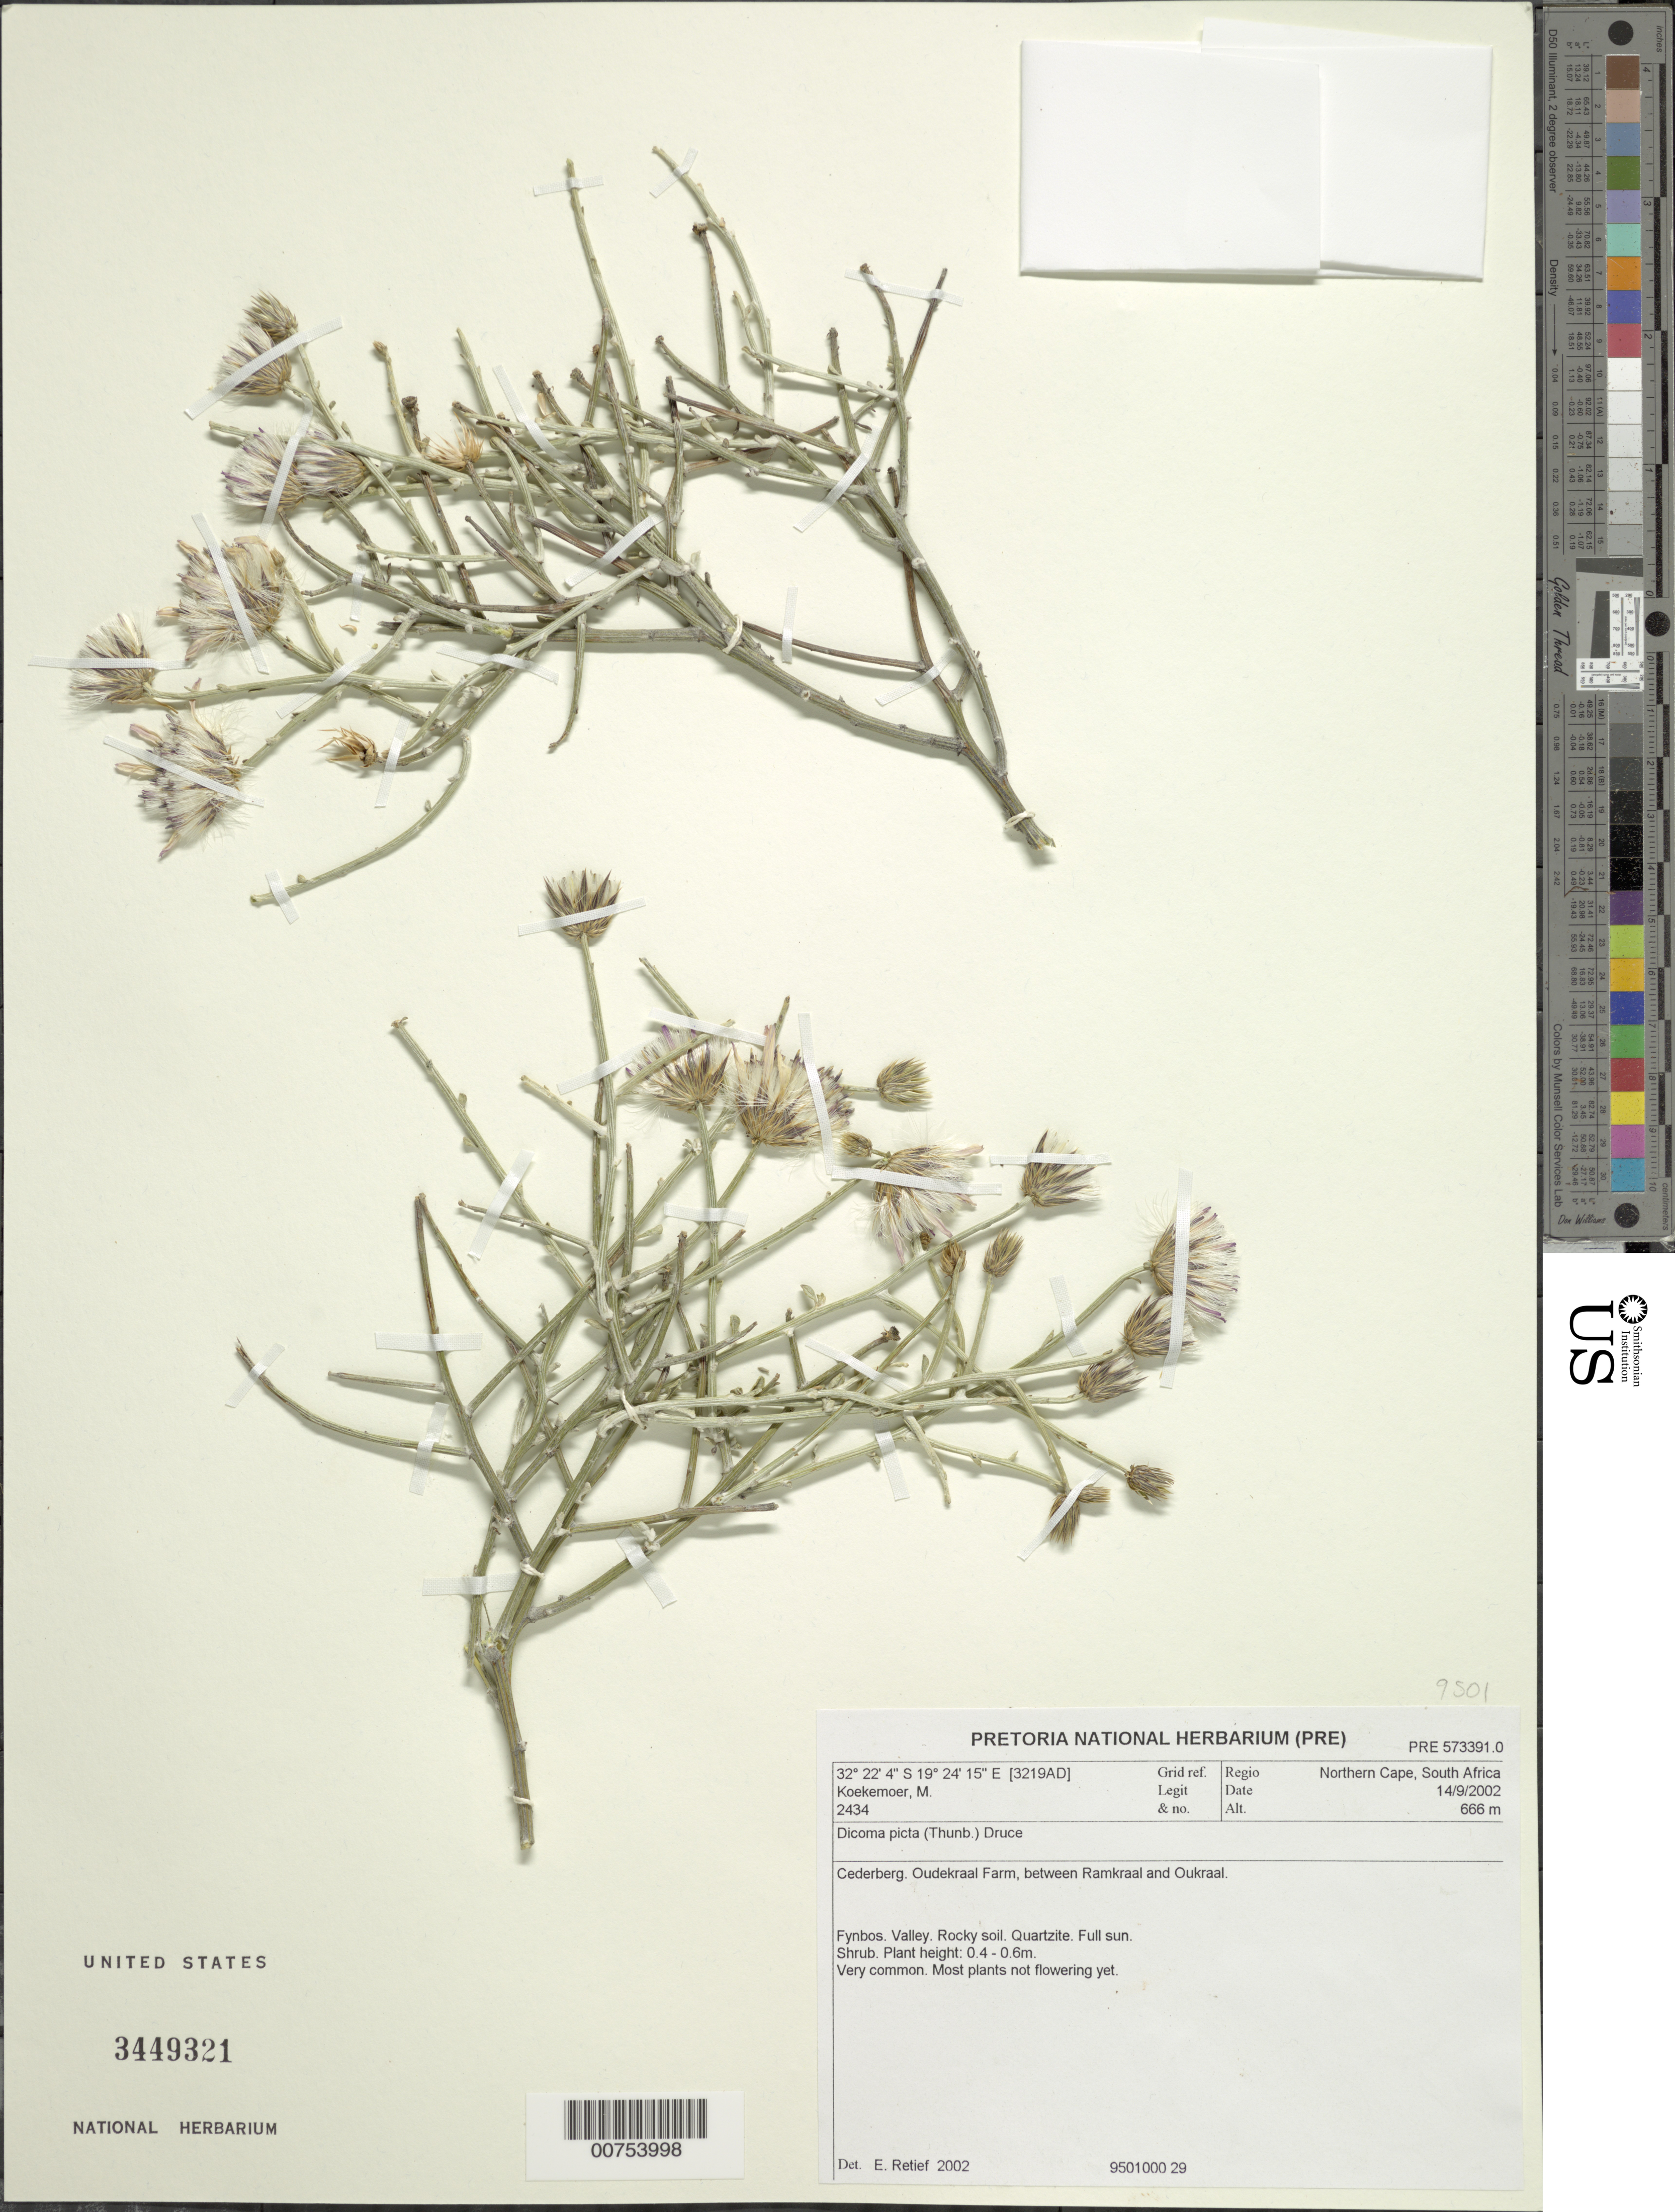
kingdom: Plantae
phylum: Tracheophyta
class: Magnoliopsida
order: Asterales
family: Asteraceae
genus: Dicoma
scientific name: Dicoma picta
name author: (Thunb.) Druce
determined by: Retief, E.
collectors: M. Koekemoer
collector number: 2434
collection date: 2002-09-14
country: South Africa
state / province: Northern Cape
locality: Cederberg, Oudekraal Farm, between Ramkraal and Oukraal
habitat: Fynbos; valley, rocky soil, quartzite, full sun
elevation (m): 666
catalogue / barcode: US 3449321